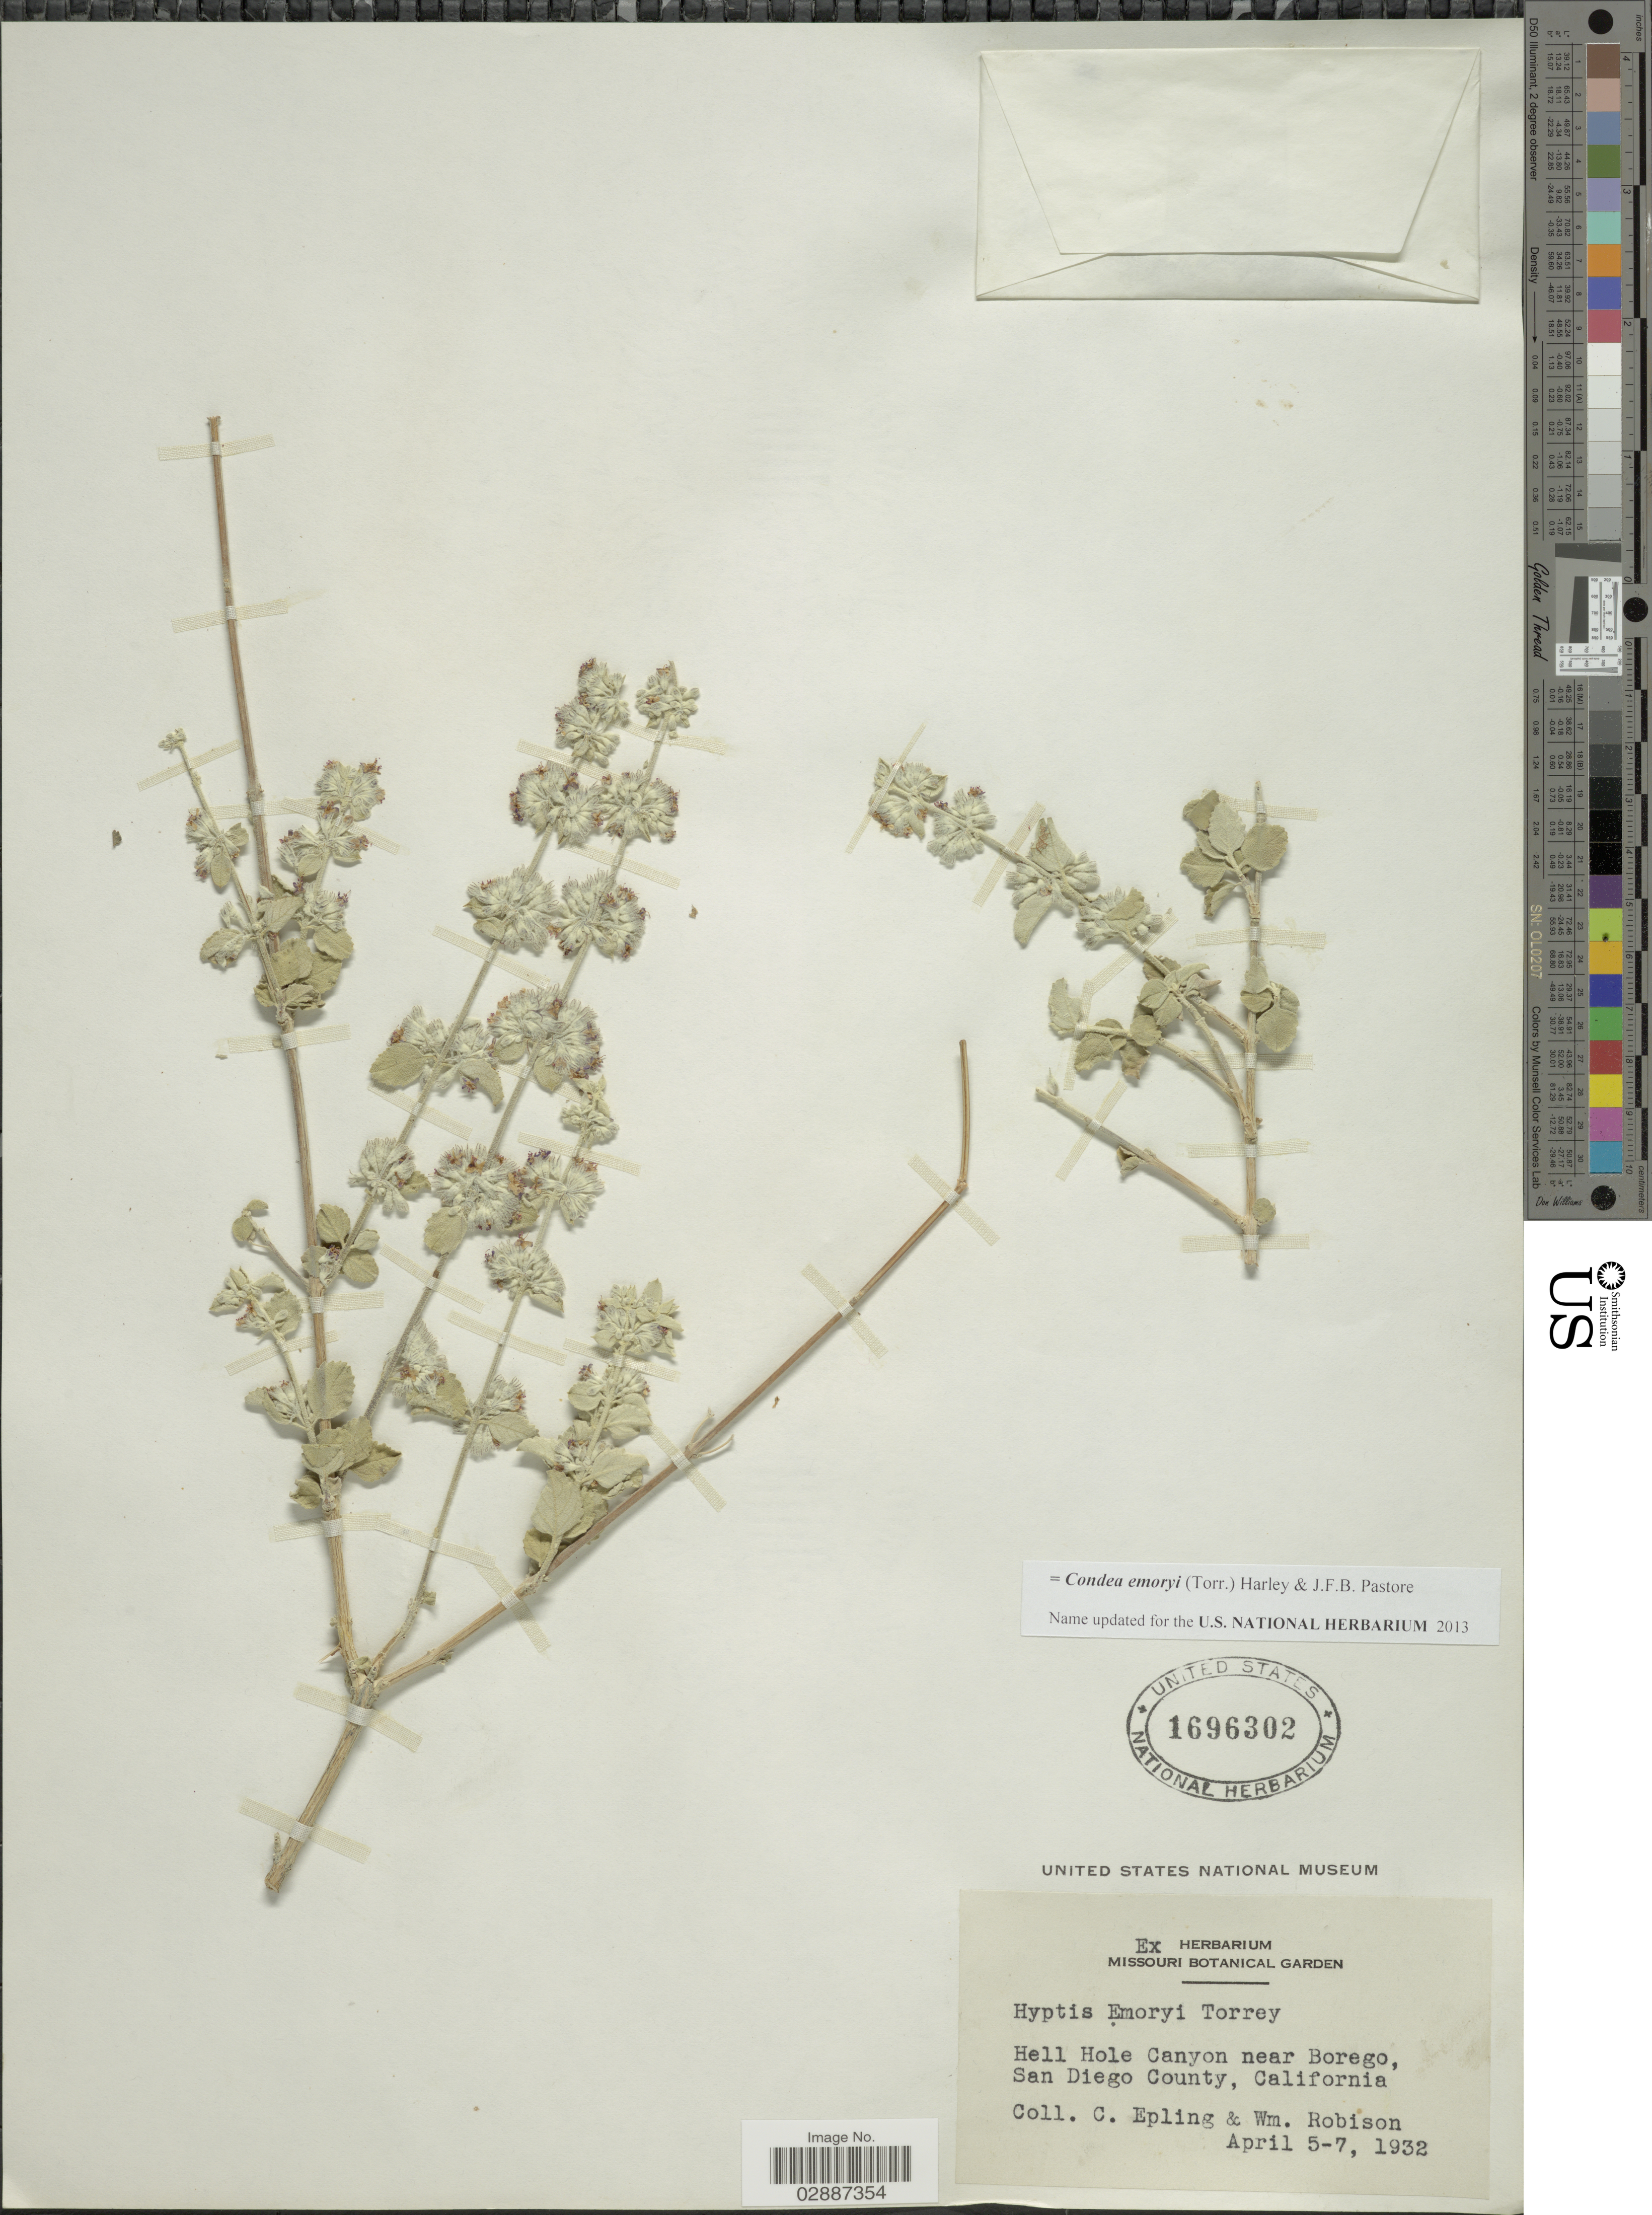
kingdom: Plantae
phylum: Tracheophyta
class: Magnoliopsida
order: Lamiales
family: Lamiaceae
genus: Condea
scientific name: Condea emoryi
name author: (Torr.) Harley & J.F.B. Pastore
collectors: C. C. Epling & W. Robison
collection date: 1932-04-05/1932-04-07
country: United States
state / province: California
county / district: San Diego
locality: Hell Hole Canyon near Borego, San Diego County.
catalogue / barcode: US 1696302